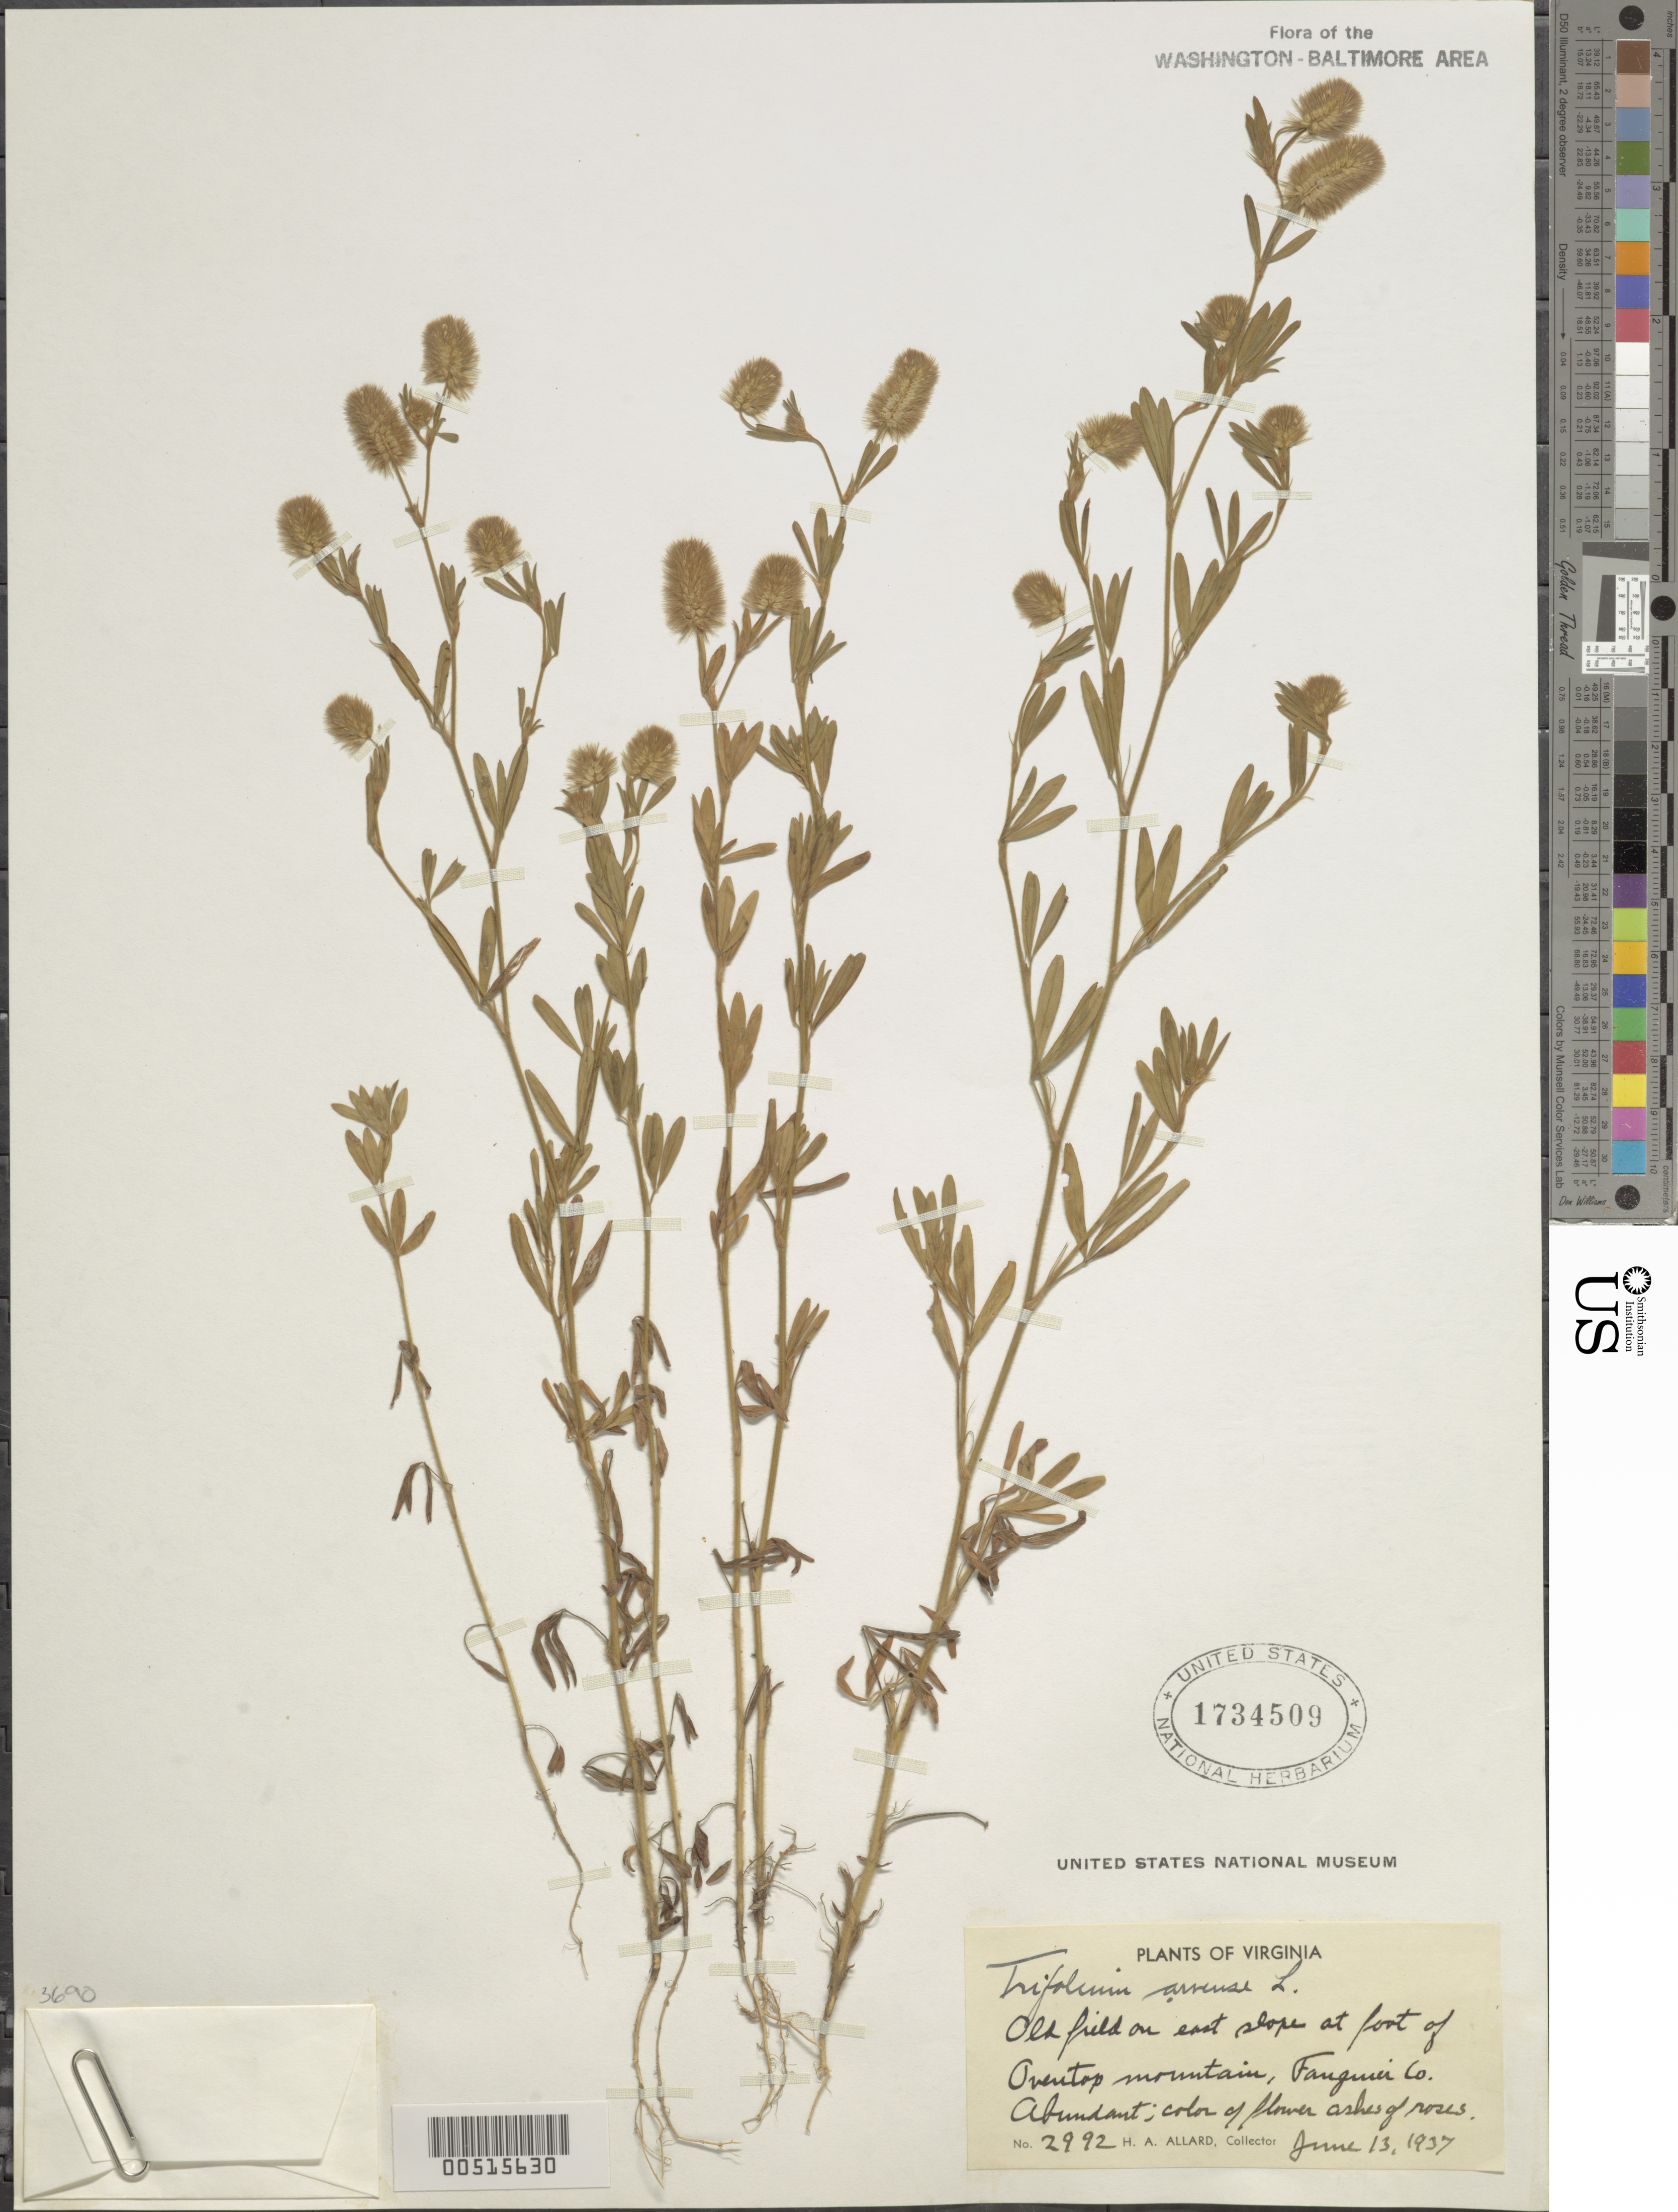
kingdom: Plantae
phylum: Tracheophyta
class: Magnoliopsida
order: Fabales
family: Fabaceae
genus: Trifolium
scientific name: Trifolium arvense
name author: L.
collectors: H. A. Allard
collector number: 2992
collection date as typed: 13 Jun 1937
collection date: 1937-06-13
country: United States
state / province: Virginia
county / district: Fauquier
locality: Oventop Mt.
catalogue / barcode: US 1734509